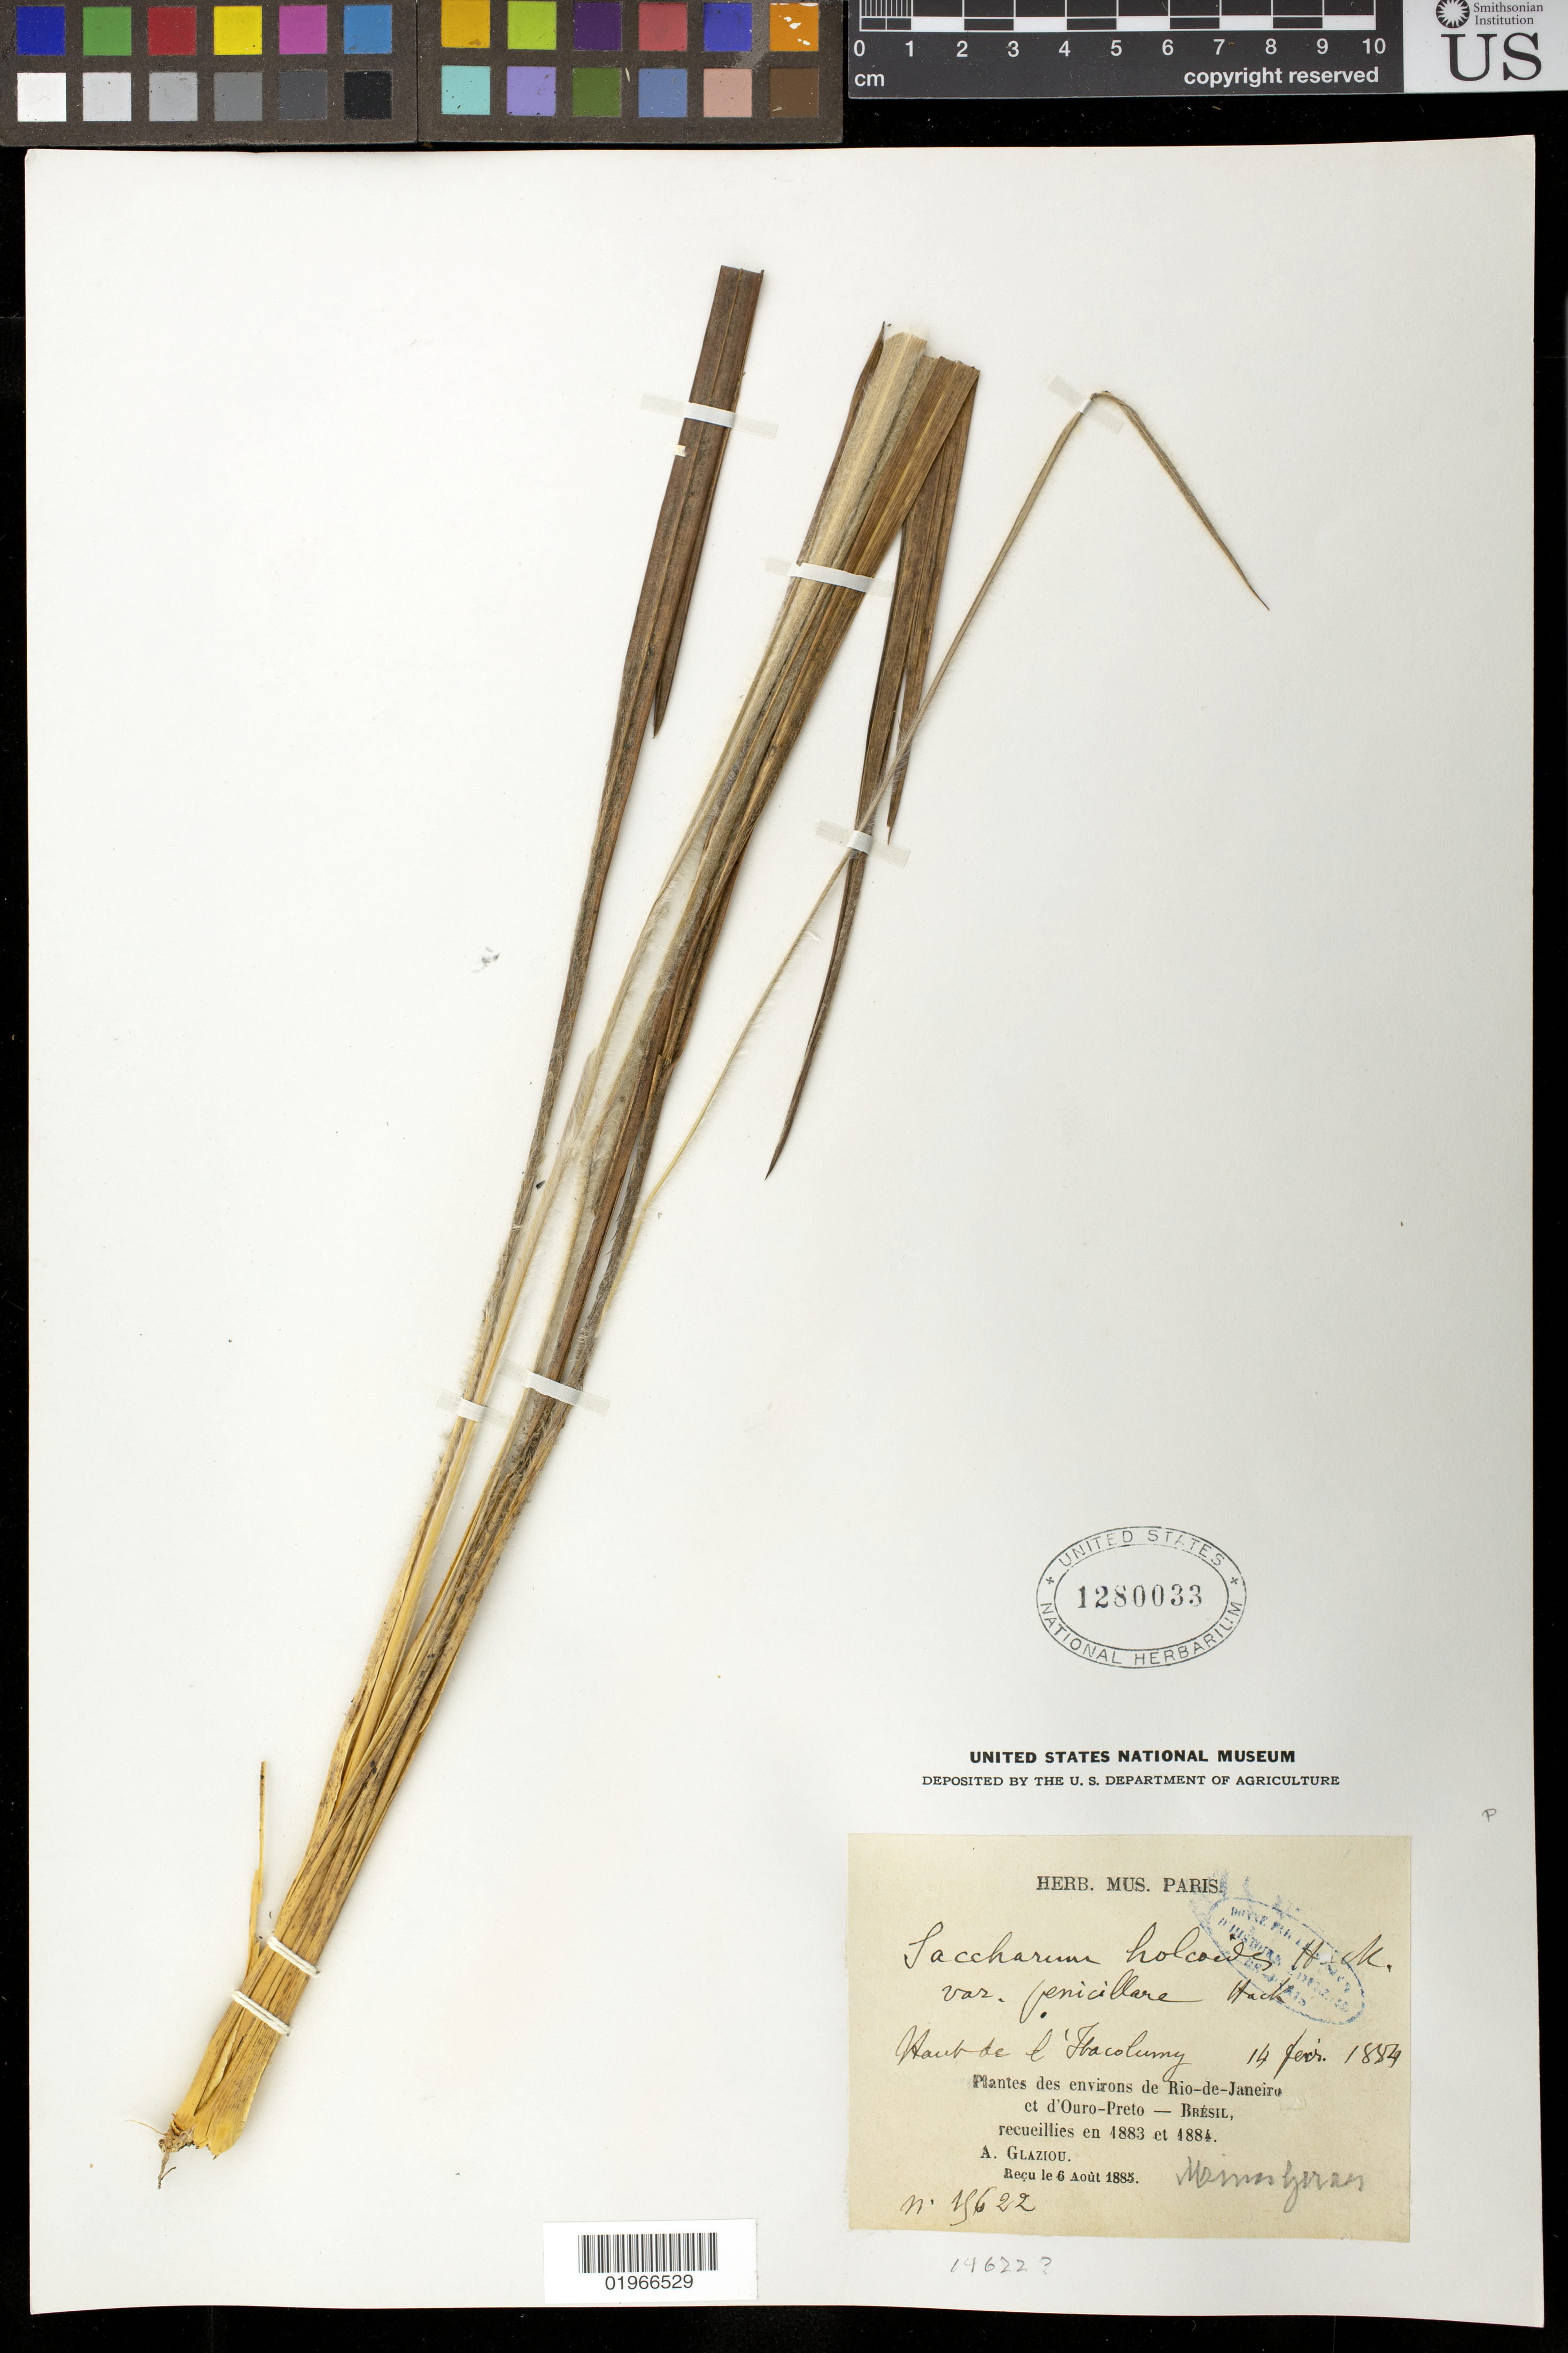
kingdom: Plantae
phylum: Tracheophyta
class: Liliopsida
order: Poales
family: Poaceae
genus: Saccharum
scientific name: Saccharum holcoides var. penicillare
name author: Hack.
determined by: Glaziou, A.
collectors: A. Glaziou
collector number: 14622?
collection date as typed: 14 Fevr. 1884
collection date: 1884-02-14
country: Brazil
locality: Plantes des environs de Rio-de-Janeiro et d'Ouro-Preto-Bresil.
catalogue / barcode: US 1280033